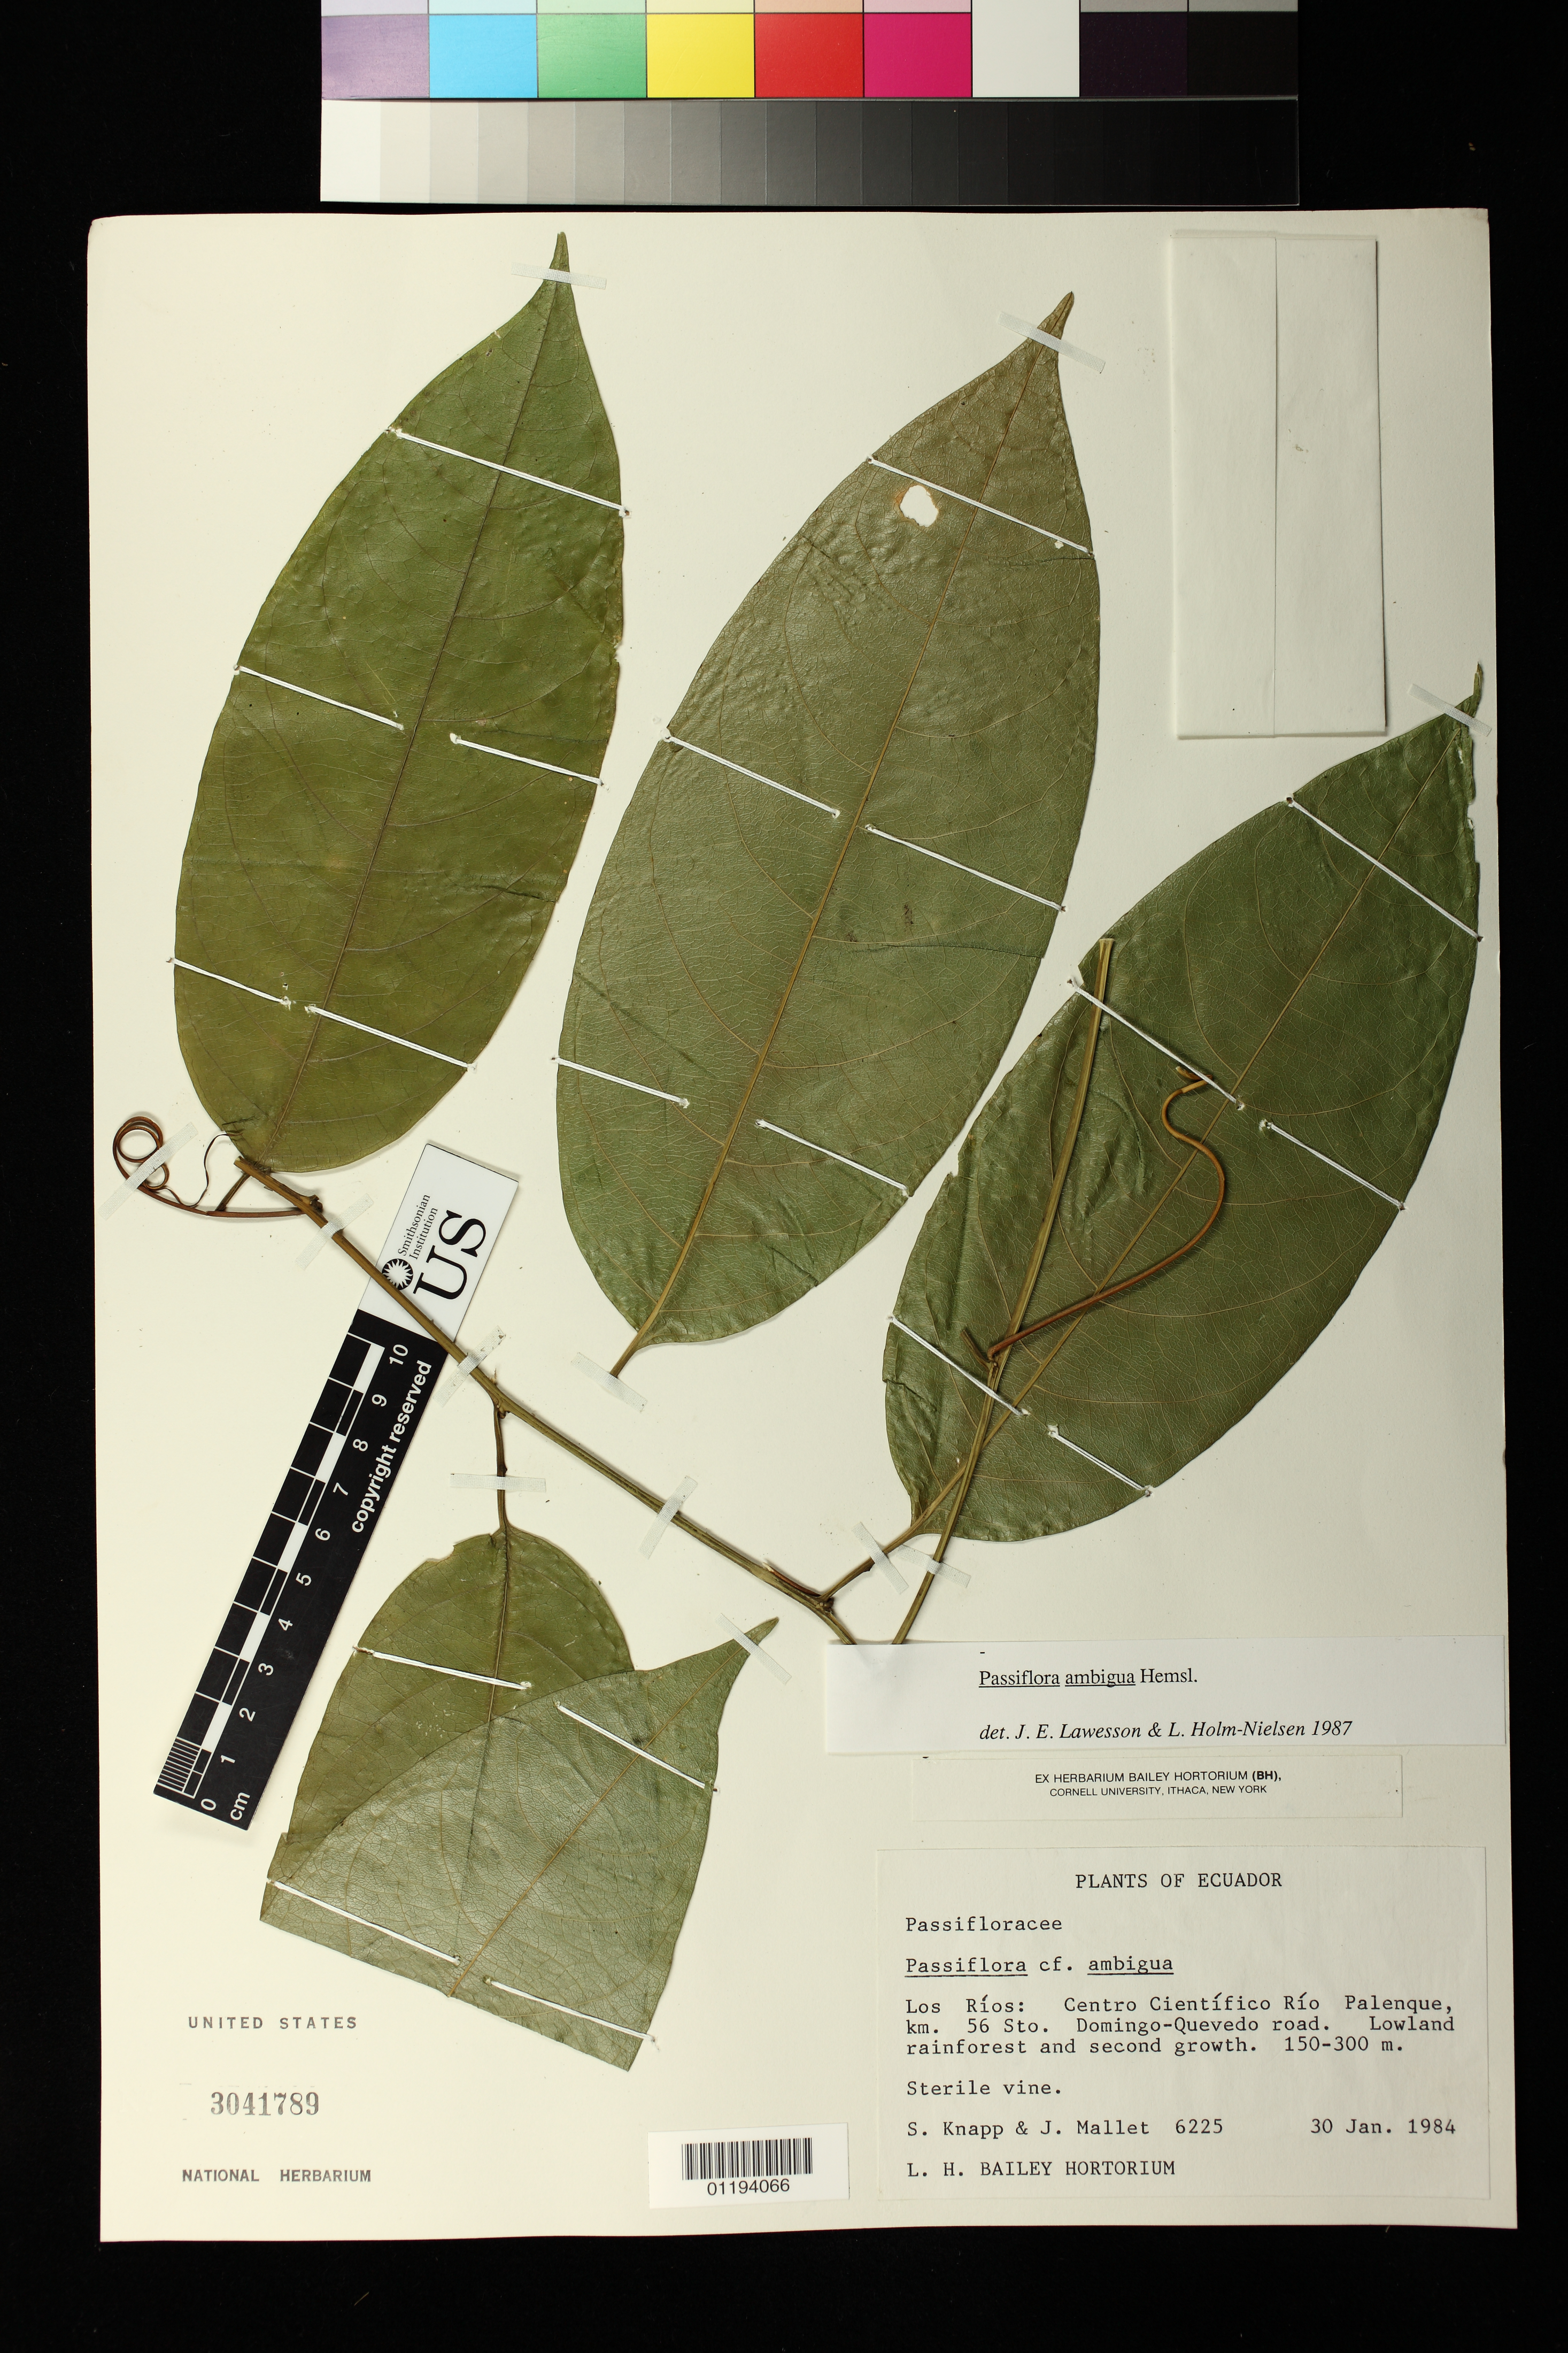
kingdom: Plantae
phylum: Tracheophyta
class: Magnoliopsida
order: Malpighiales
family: Passifloraceae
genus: Passiflora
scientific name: Passiflora ambigua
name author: Hemsl.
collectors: S. Knapp & J. Mallet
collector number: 6225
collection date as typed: Jan 30 1984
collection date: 1984-01-30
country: Ecuador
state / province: Los Rios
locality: Centro Cientifico Rio Palenque, km. 56 Sto. Domingo-Quevedo road.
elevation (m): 150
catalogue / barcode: US 3041789